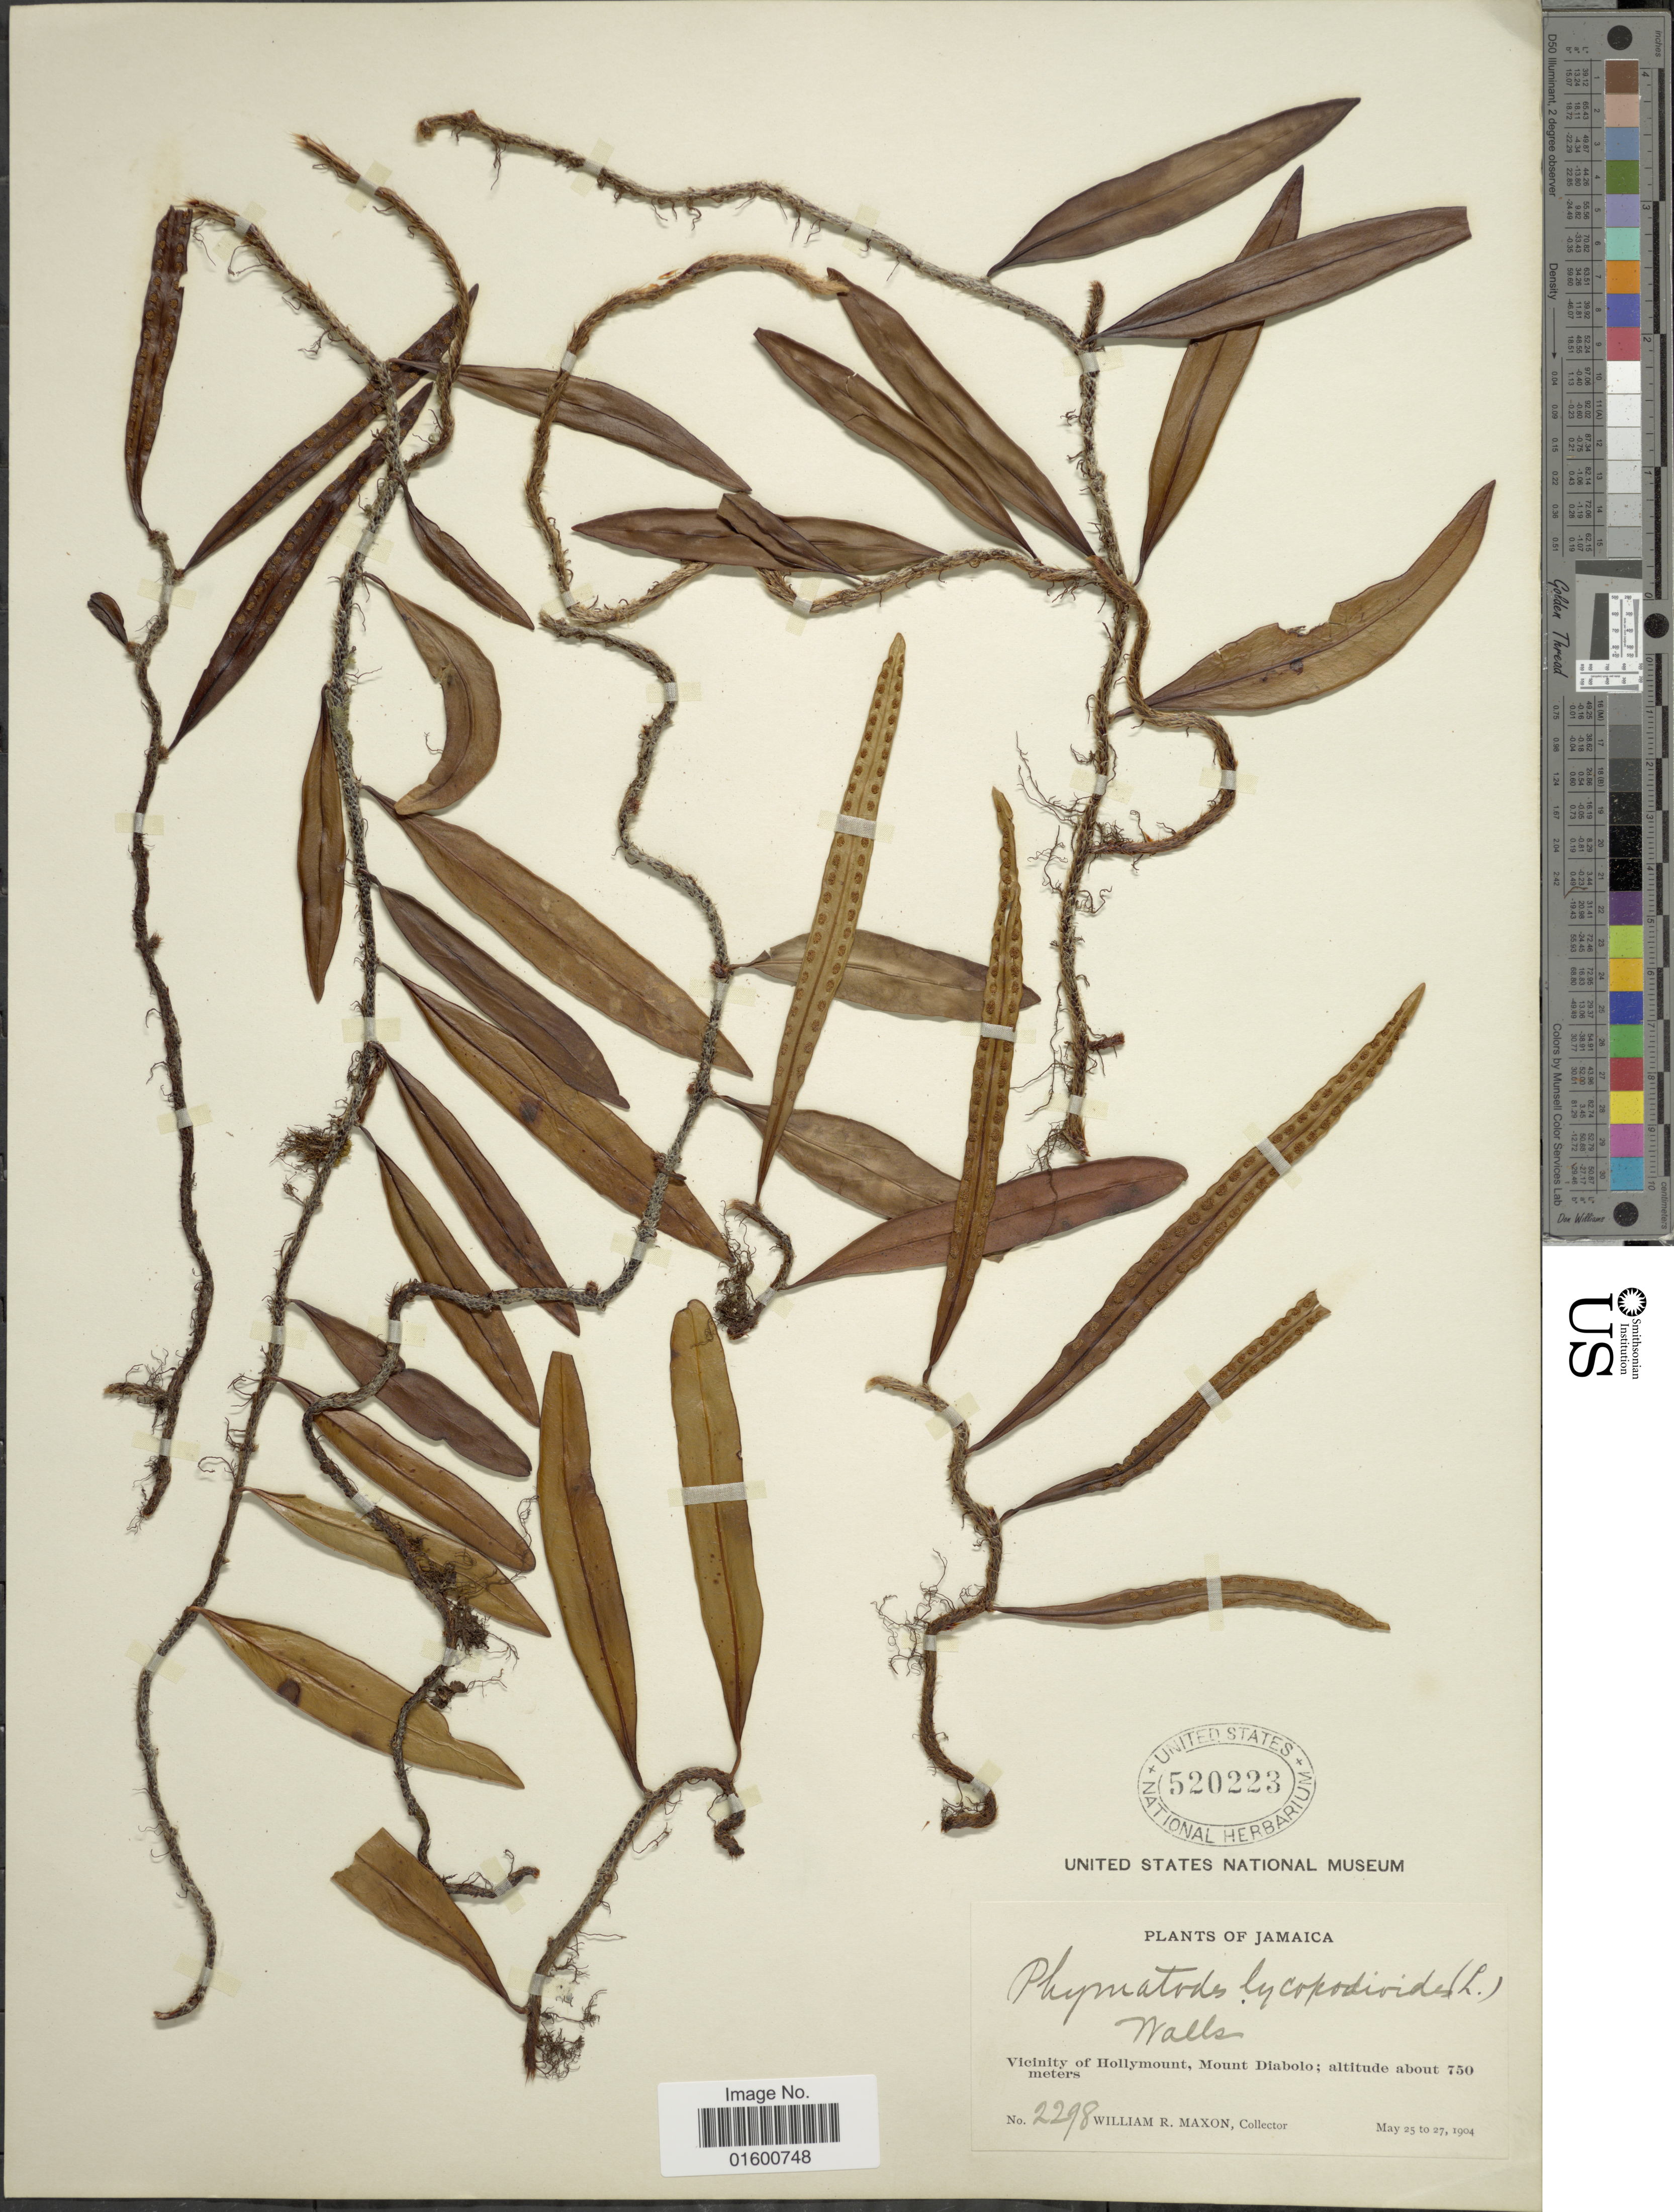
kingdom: Plantae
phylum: Tracheophyta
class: Polypodiopsida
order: Polypodiales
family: Polypodiaceae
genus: Microgramma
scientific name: Microgramma lycopodioides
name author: (L.) Copel.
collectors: W. R. Maxon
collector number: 2298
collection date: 1904-05-25/1904-05-27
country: Jamaica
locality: Vicinity of Hollymount, Mount Diabolo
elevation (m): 750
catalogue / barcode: US 520223